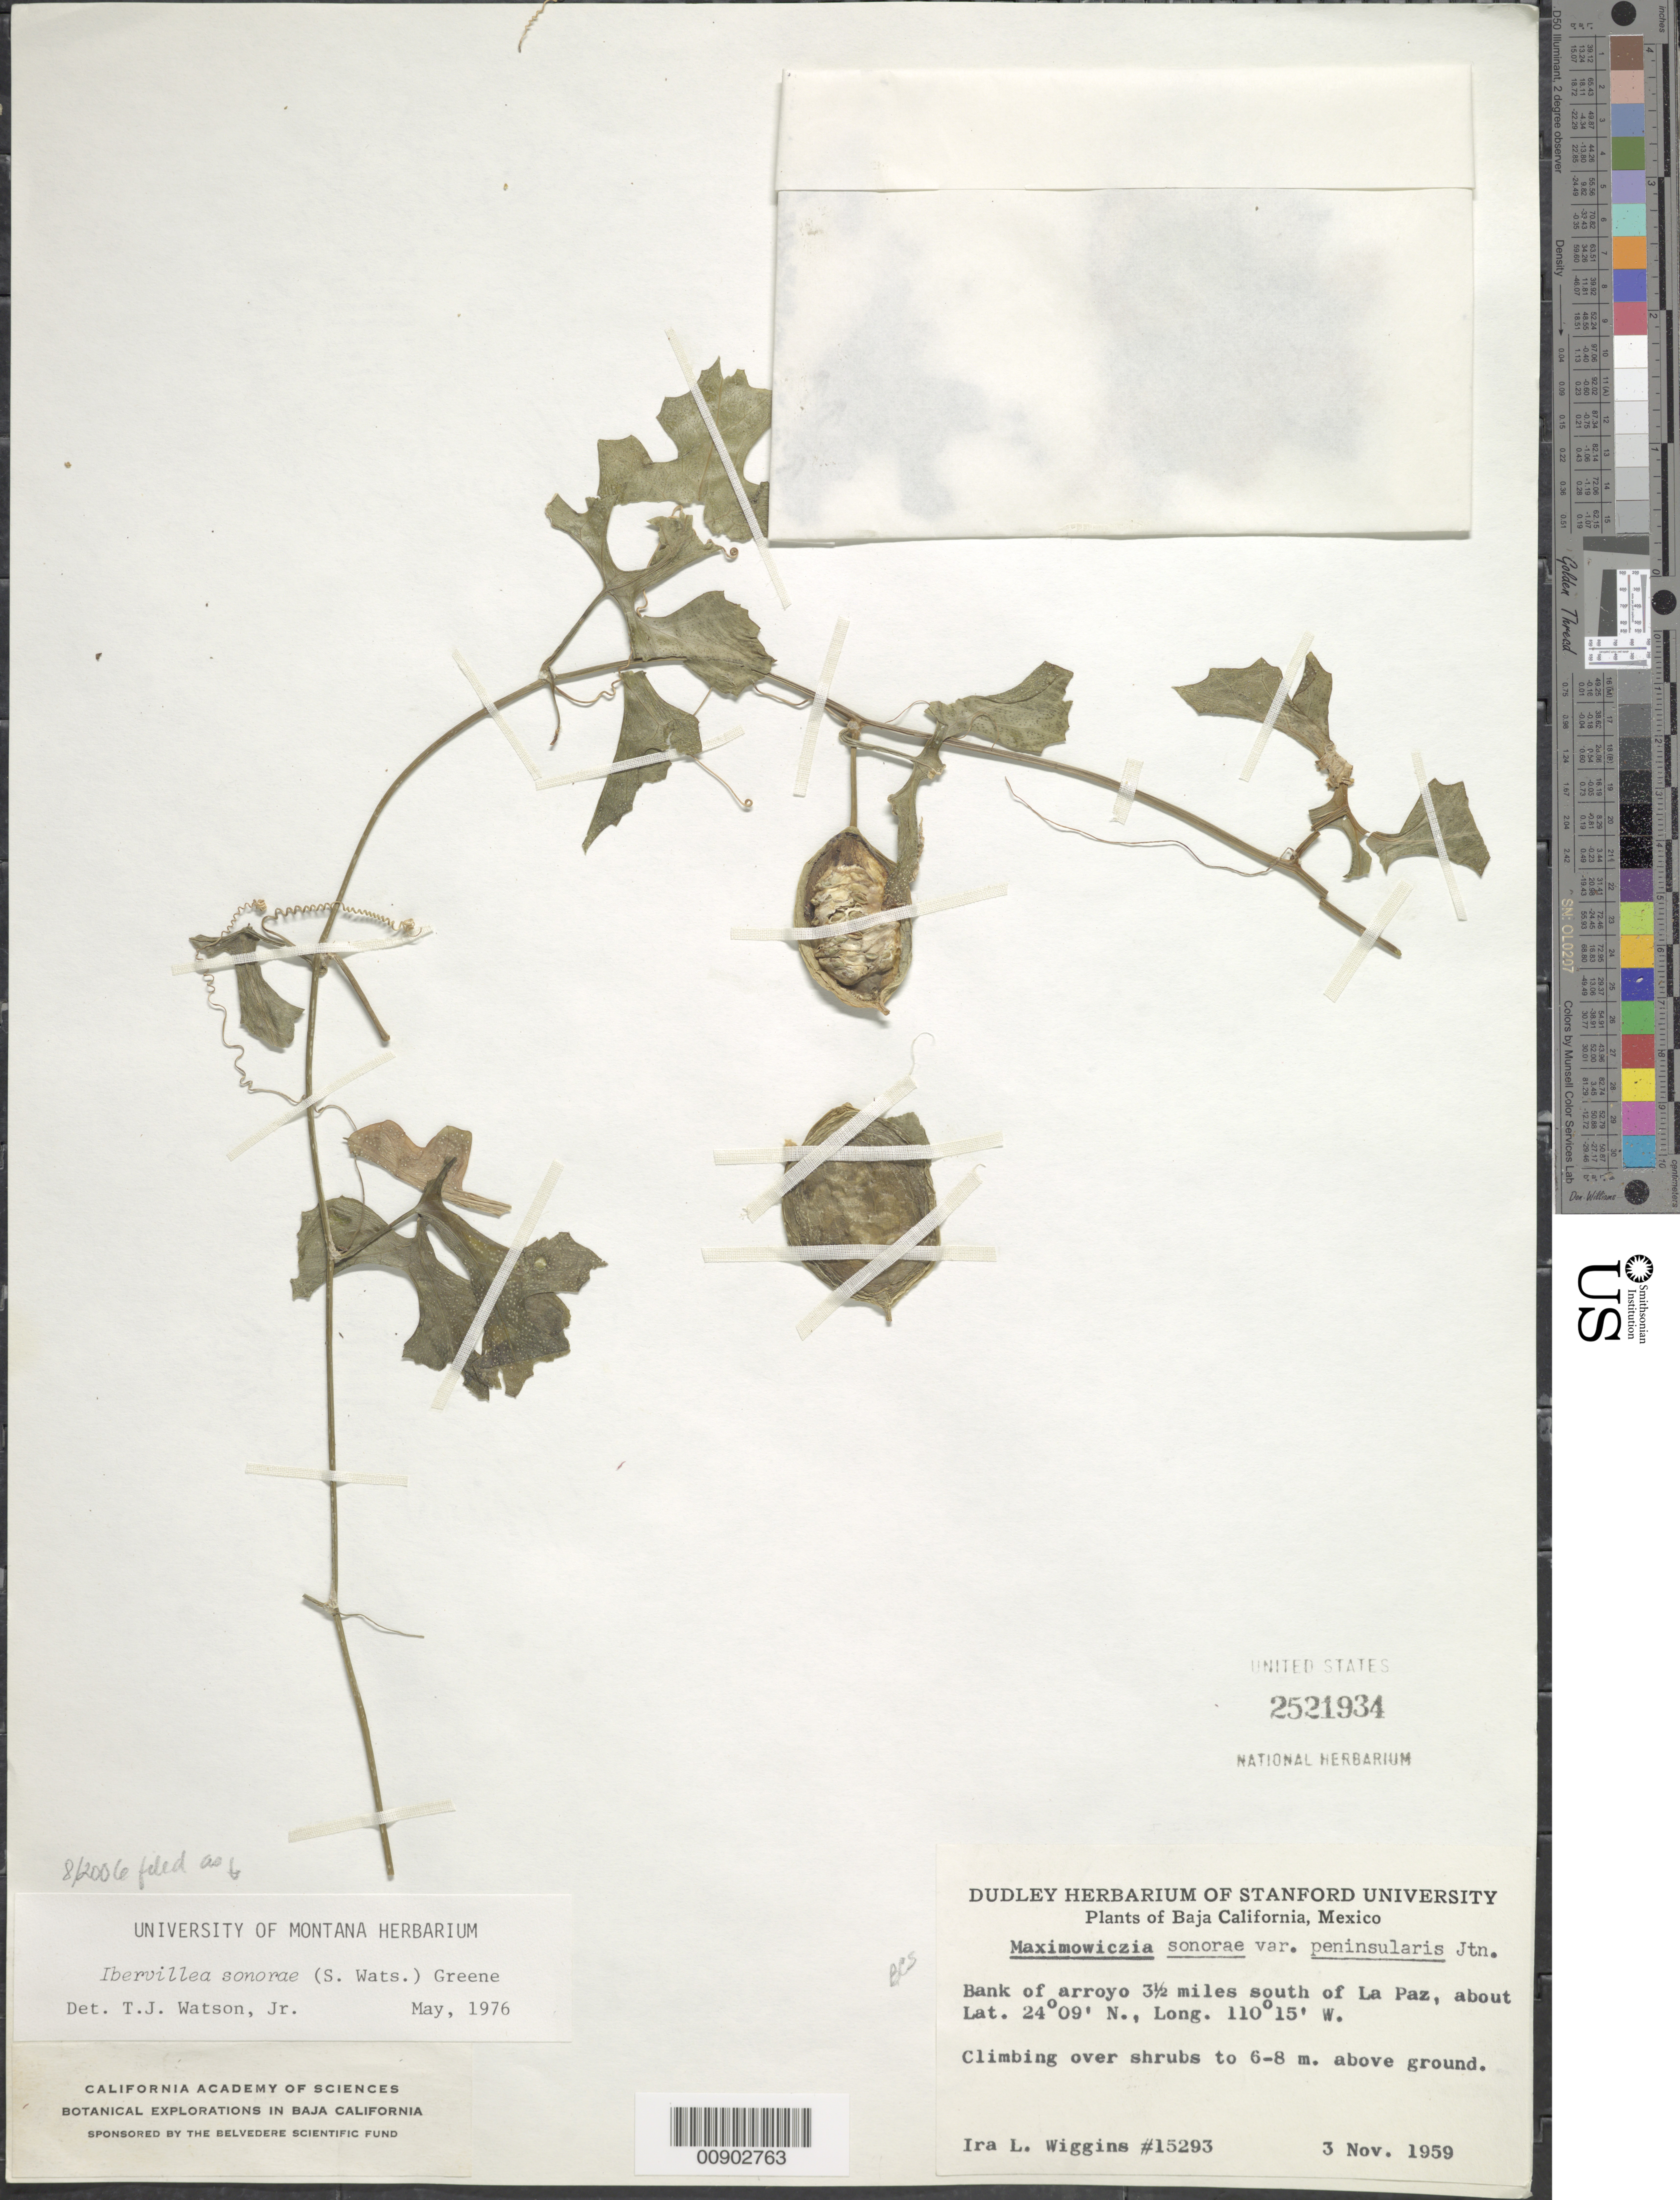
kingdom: Plantae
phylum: Tracheophyta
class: Magnoliopsida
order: Cucurbitales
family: Cucurbitaceae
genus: Ibervillea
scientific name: Ibervillea sonorae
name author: (S. Watson) Greene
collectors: I. L. Wiggins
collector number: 15293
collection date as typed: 03 Nov 1959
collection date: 1959-11-03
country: Mexico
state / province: Baja California Sur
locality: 3½ miles south of La Paz, Baja California Sur.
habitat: Bank of arroyo. Climbing over shrubs to 6-8 m. above ground.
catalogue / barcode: US 2521934